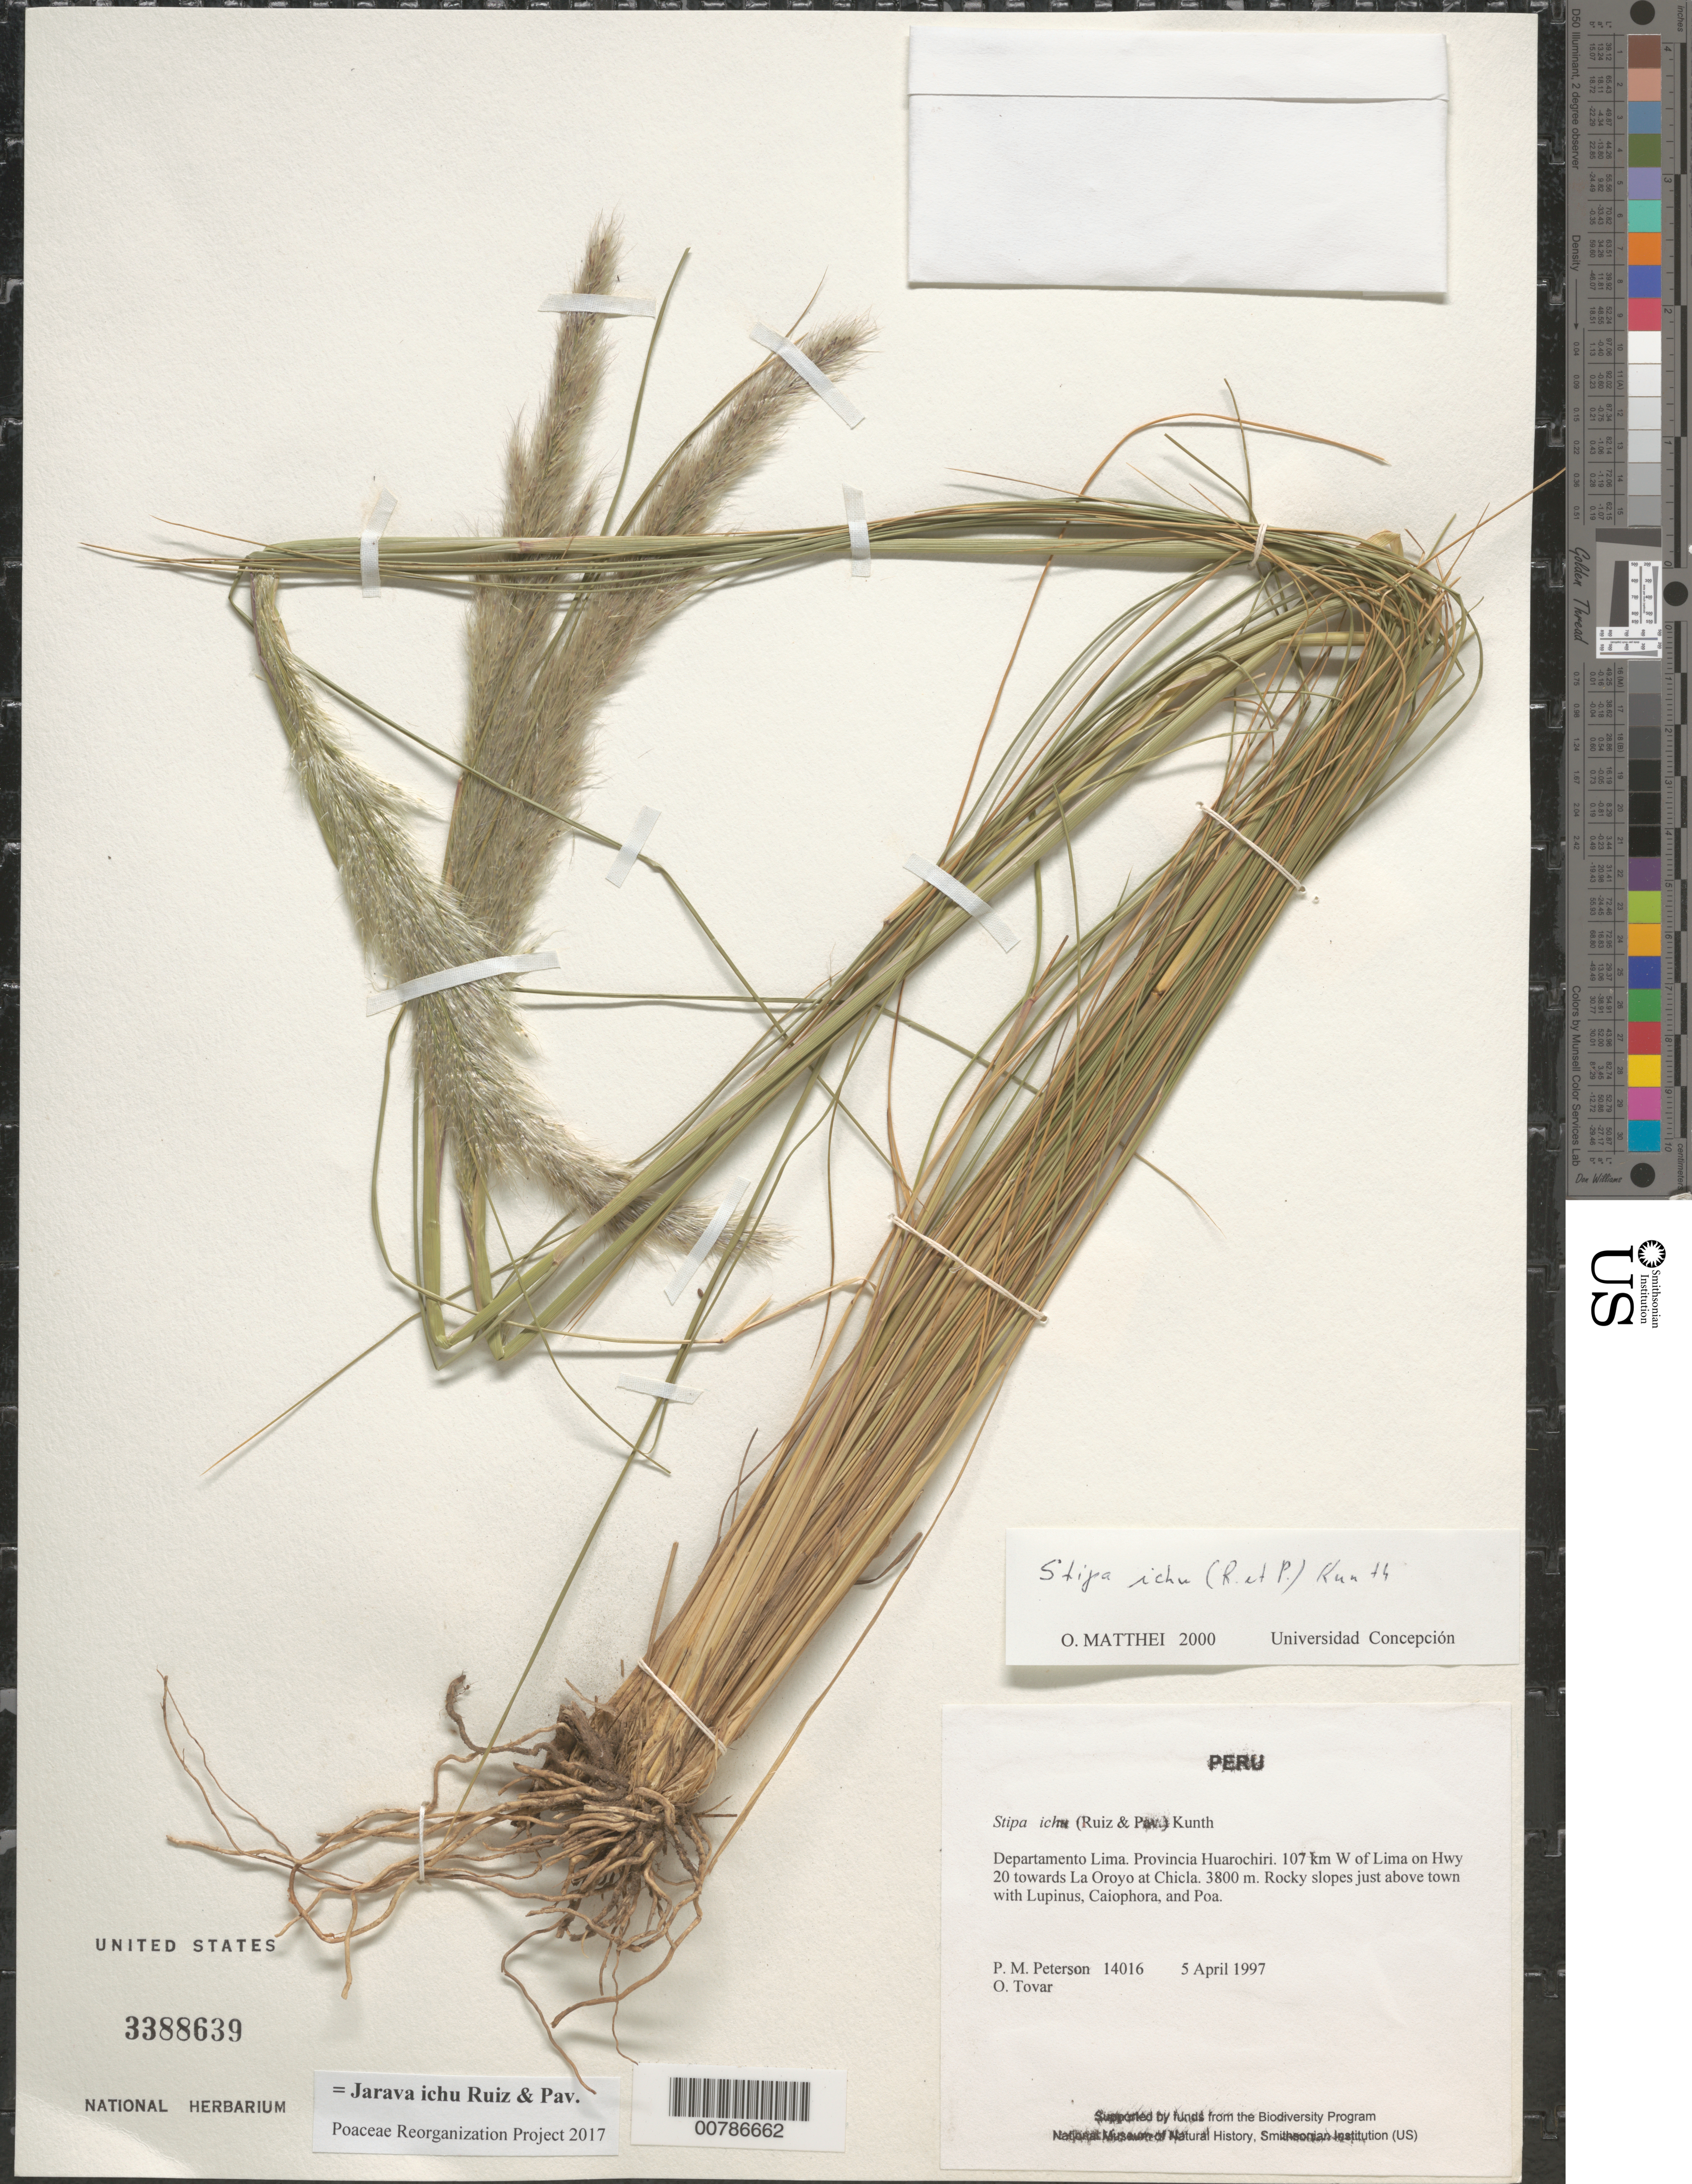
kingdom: Plantae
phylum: Tracheophyta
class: Liliopsida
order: Poales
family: Poaceae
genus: Jarava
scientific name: Jarava ichu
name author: Ruiz & Pav.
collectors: P. M. Peterson & Ó. Tovar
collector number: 14016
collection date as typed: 05 Apr 1997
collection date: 1997-04-05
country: Peru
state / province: Lima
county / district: Huarochirí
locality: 107 km W of Lima on Hwy 20 towards La Oroyo at Chicla.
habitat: Rocky slopes just above town with Lupinus, Caiophora, and Poa.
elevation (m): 3800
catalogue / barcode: US 3388639